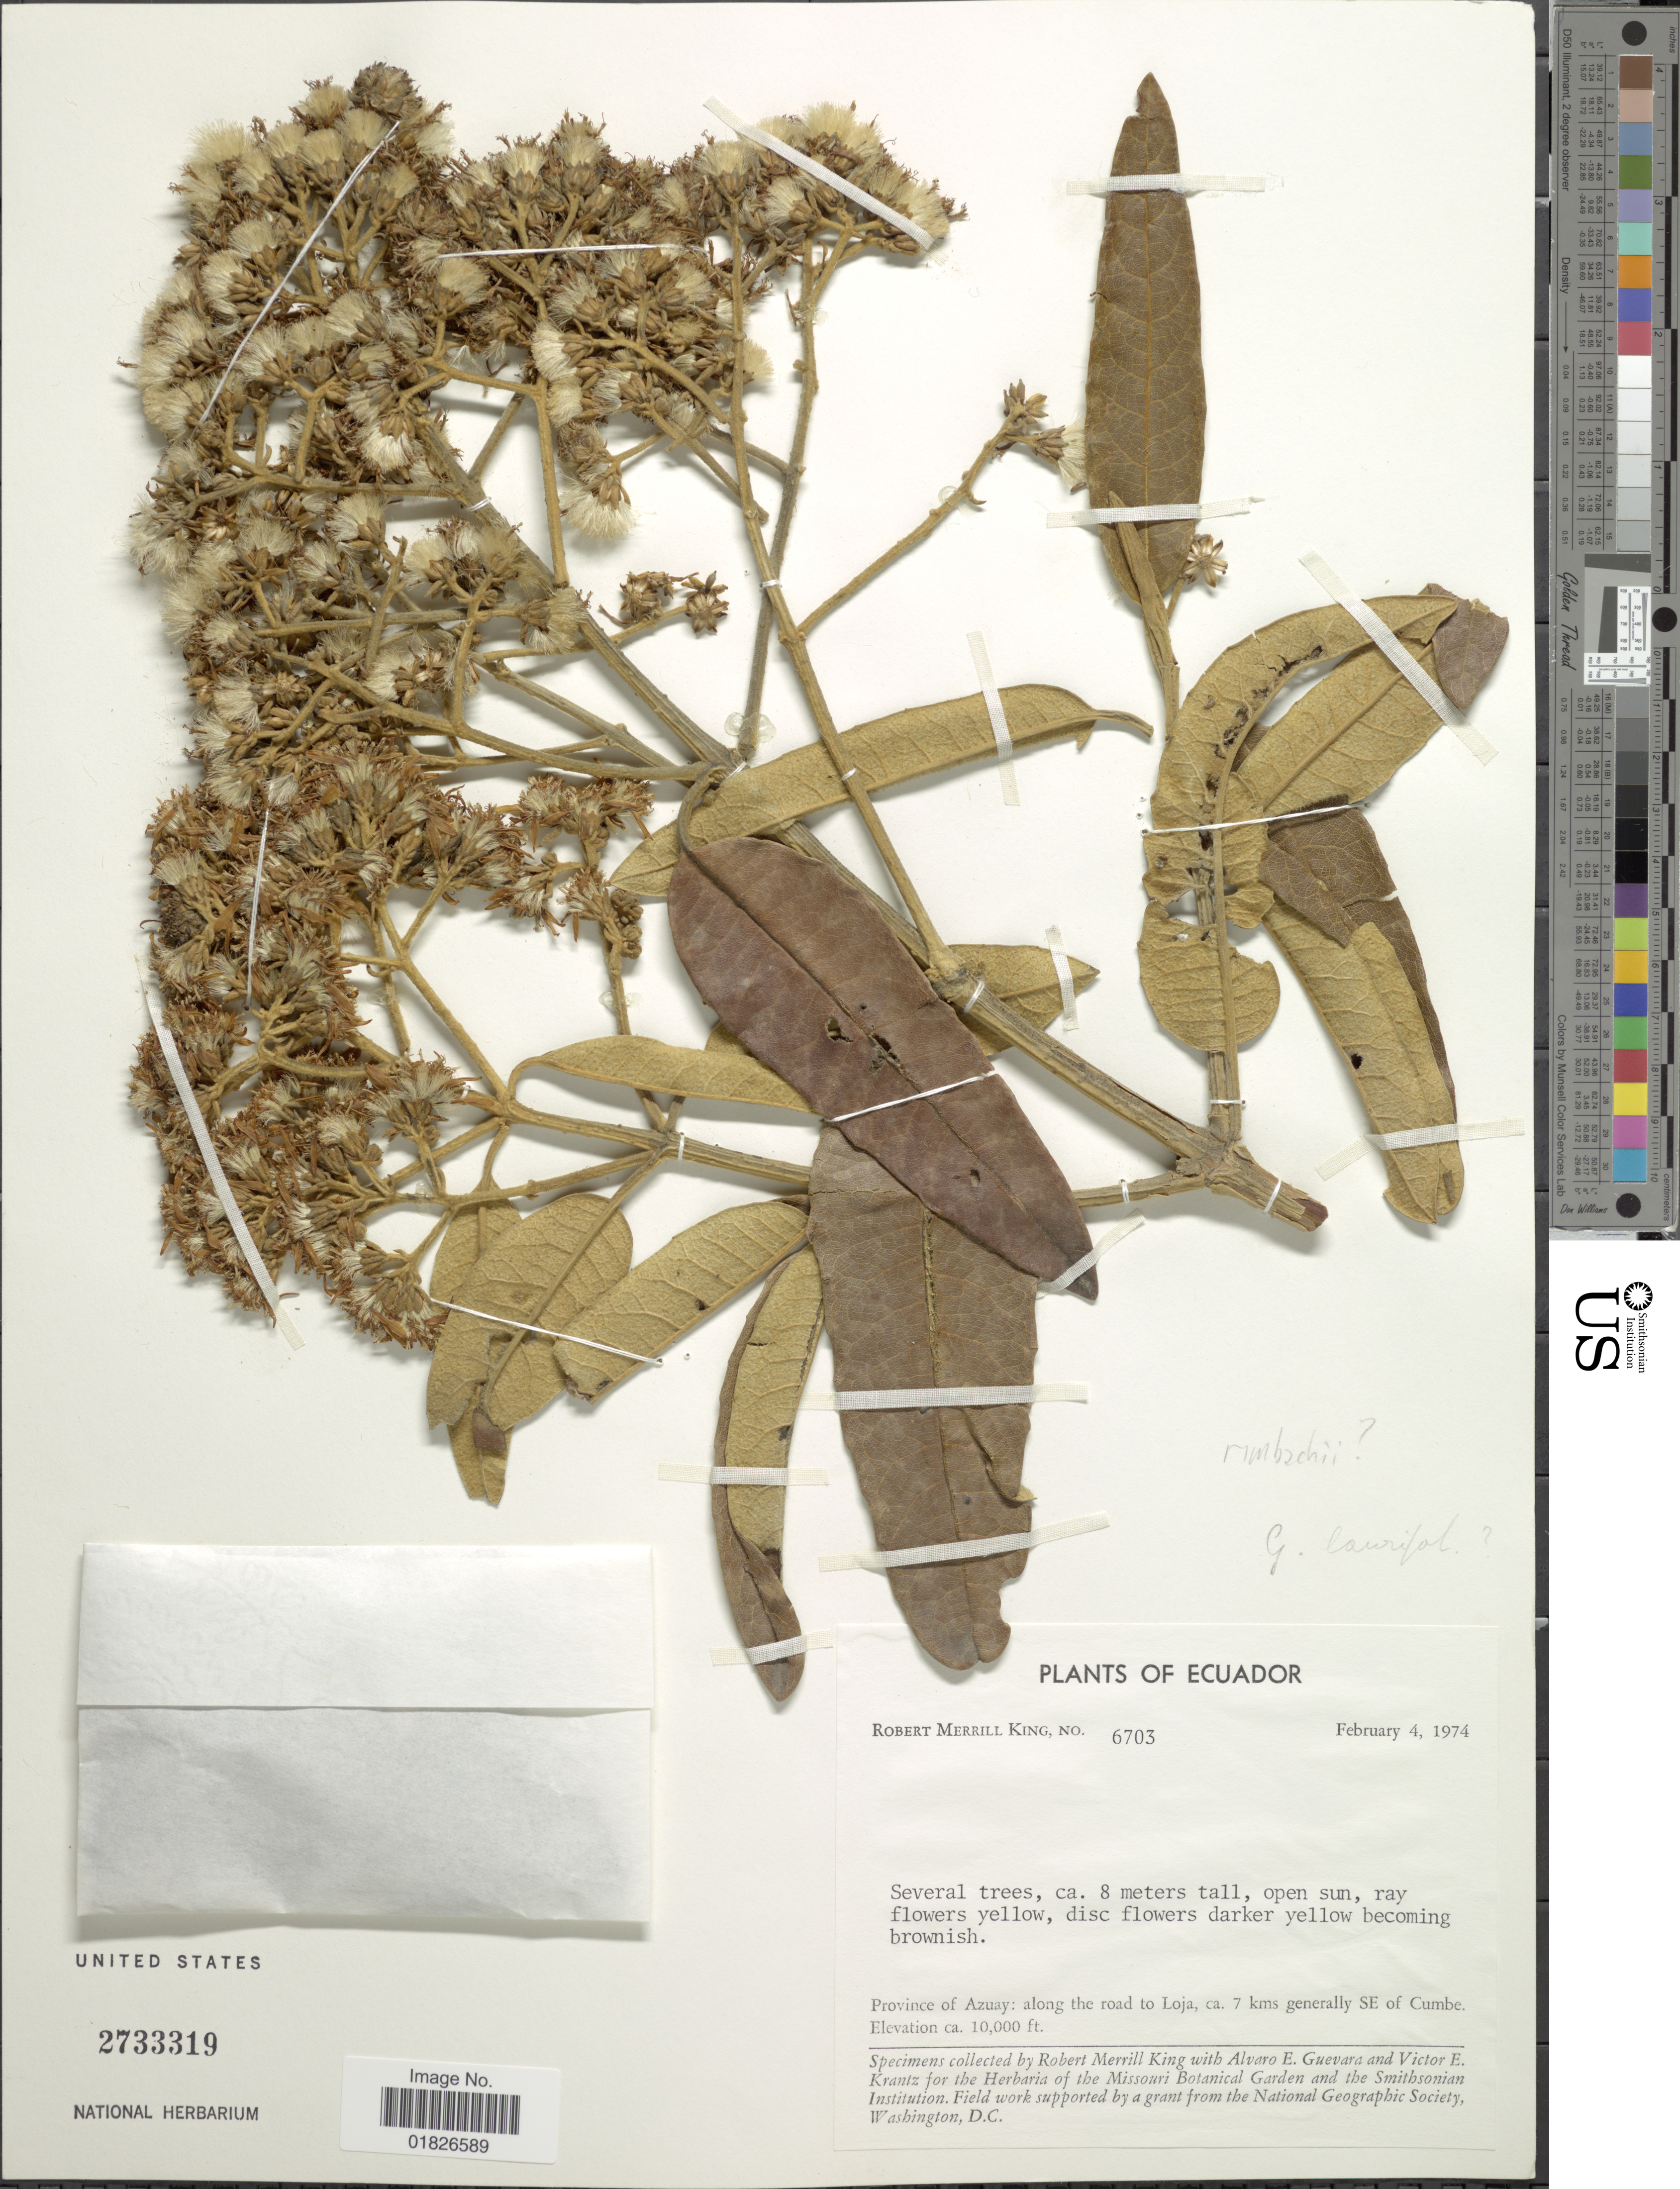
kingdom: Plantae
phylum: Tracheophyta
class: Magnoliopsida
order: Asterales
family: Asteraceae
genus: Nordenstamia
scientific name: Nordenstamia rimachiana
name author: (Cuatrec.) B. Nord.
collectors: R. M. King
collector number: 6703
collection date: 1974-02-04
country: Ecuador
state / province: Azuay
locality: Along the road to Loja, ca 7 kms generally SE of Cumbe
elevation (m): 3048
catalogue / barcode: US 2733319